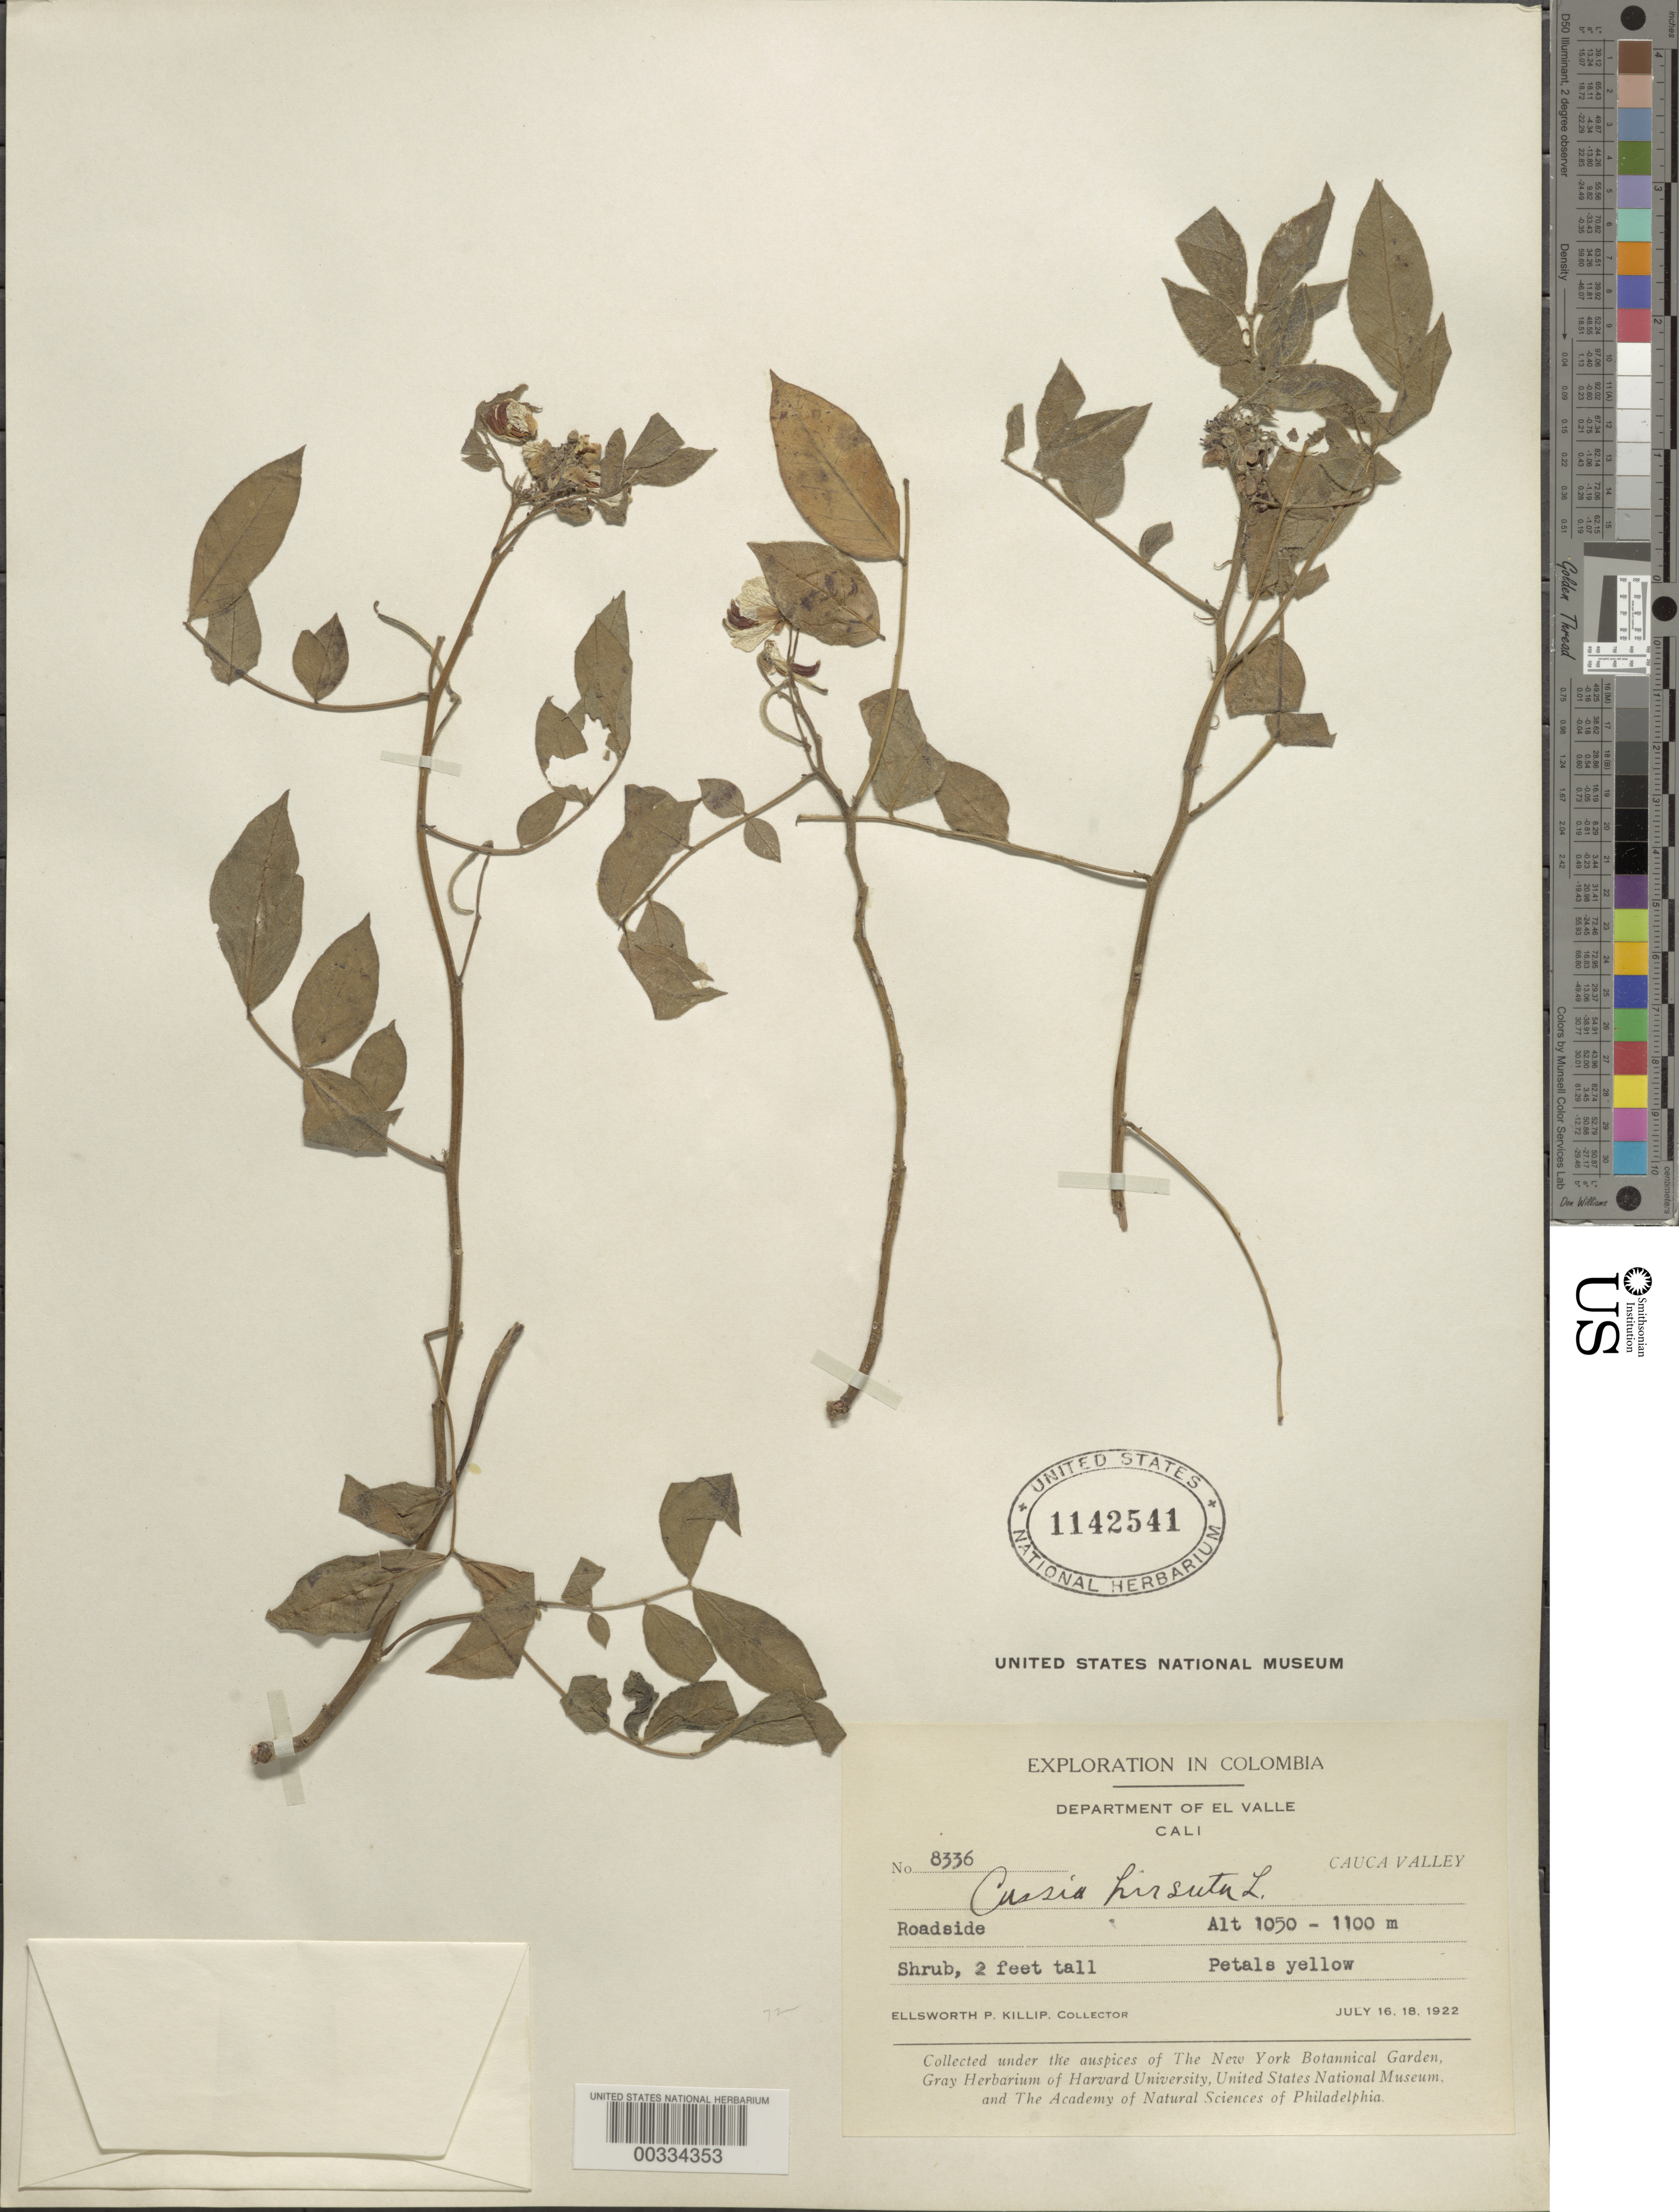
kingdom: Plantae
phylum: Tracheophyta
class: Magnoliopsida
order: Fabales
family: Fabaceae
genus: Senna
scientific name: Senna hirsuta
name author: (L.) H.S. Irwin & Barneby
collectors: E. P. Killip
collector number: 8336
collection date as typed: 16 Jul 1922 and 18 Jul 1922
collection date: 1922-07-16,1922-07-18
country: Colombia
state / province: Valle del Cauca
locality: Cali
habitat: Roadside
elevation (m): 1050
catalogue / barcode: US 1142541